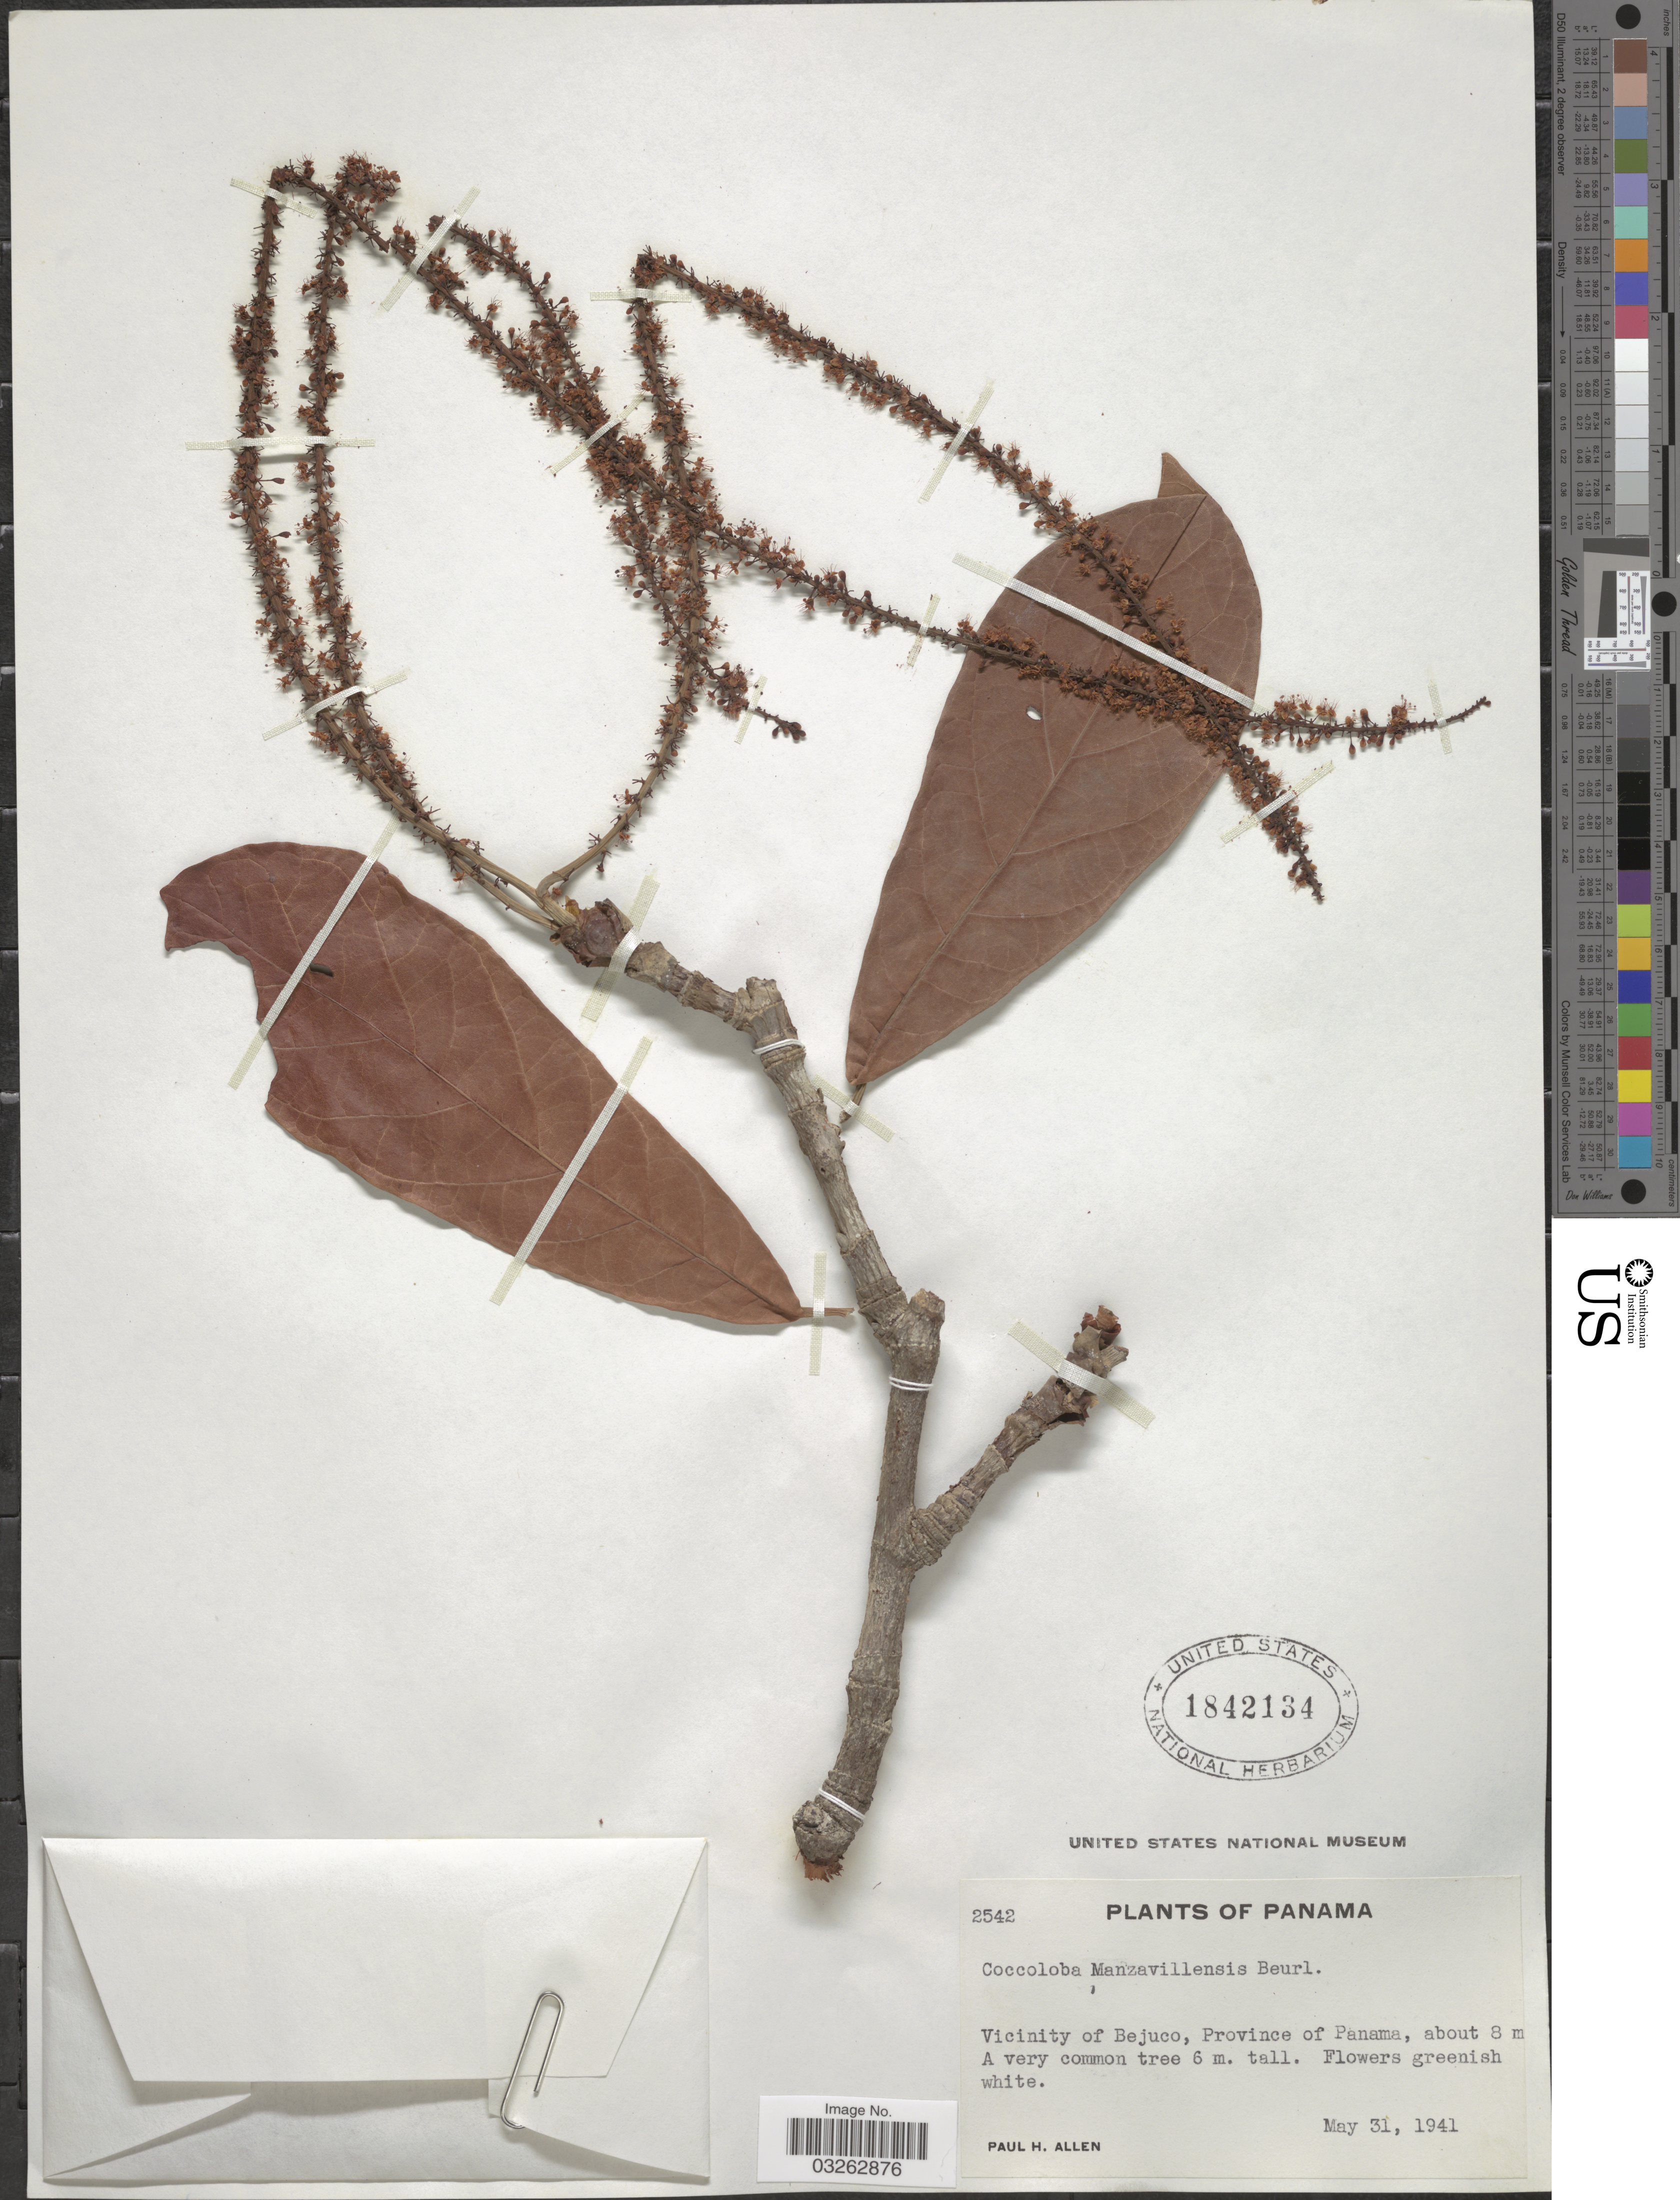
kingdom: Plantae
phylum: Tracheophyta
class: Magnoliopsida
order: Caryophyllales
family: Polygonaceae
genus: Coccoloba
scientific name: Coccoloba manzinellensis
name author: Beurl.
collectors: P. H. Allen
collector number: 2542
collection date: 1941-05-31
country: Panama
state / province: Panamá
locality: Vicinity of Bejuco, Province of Panama, about 8 m.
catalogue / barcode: US 1842134